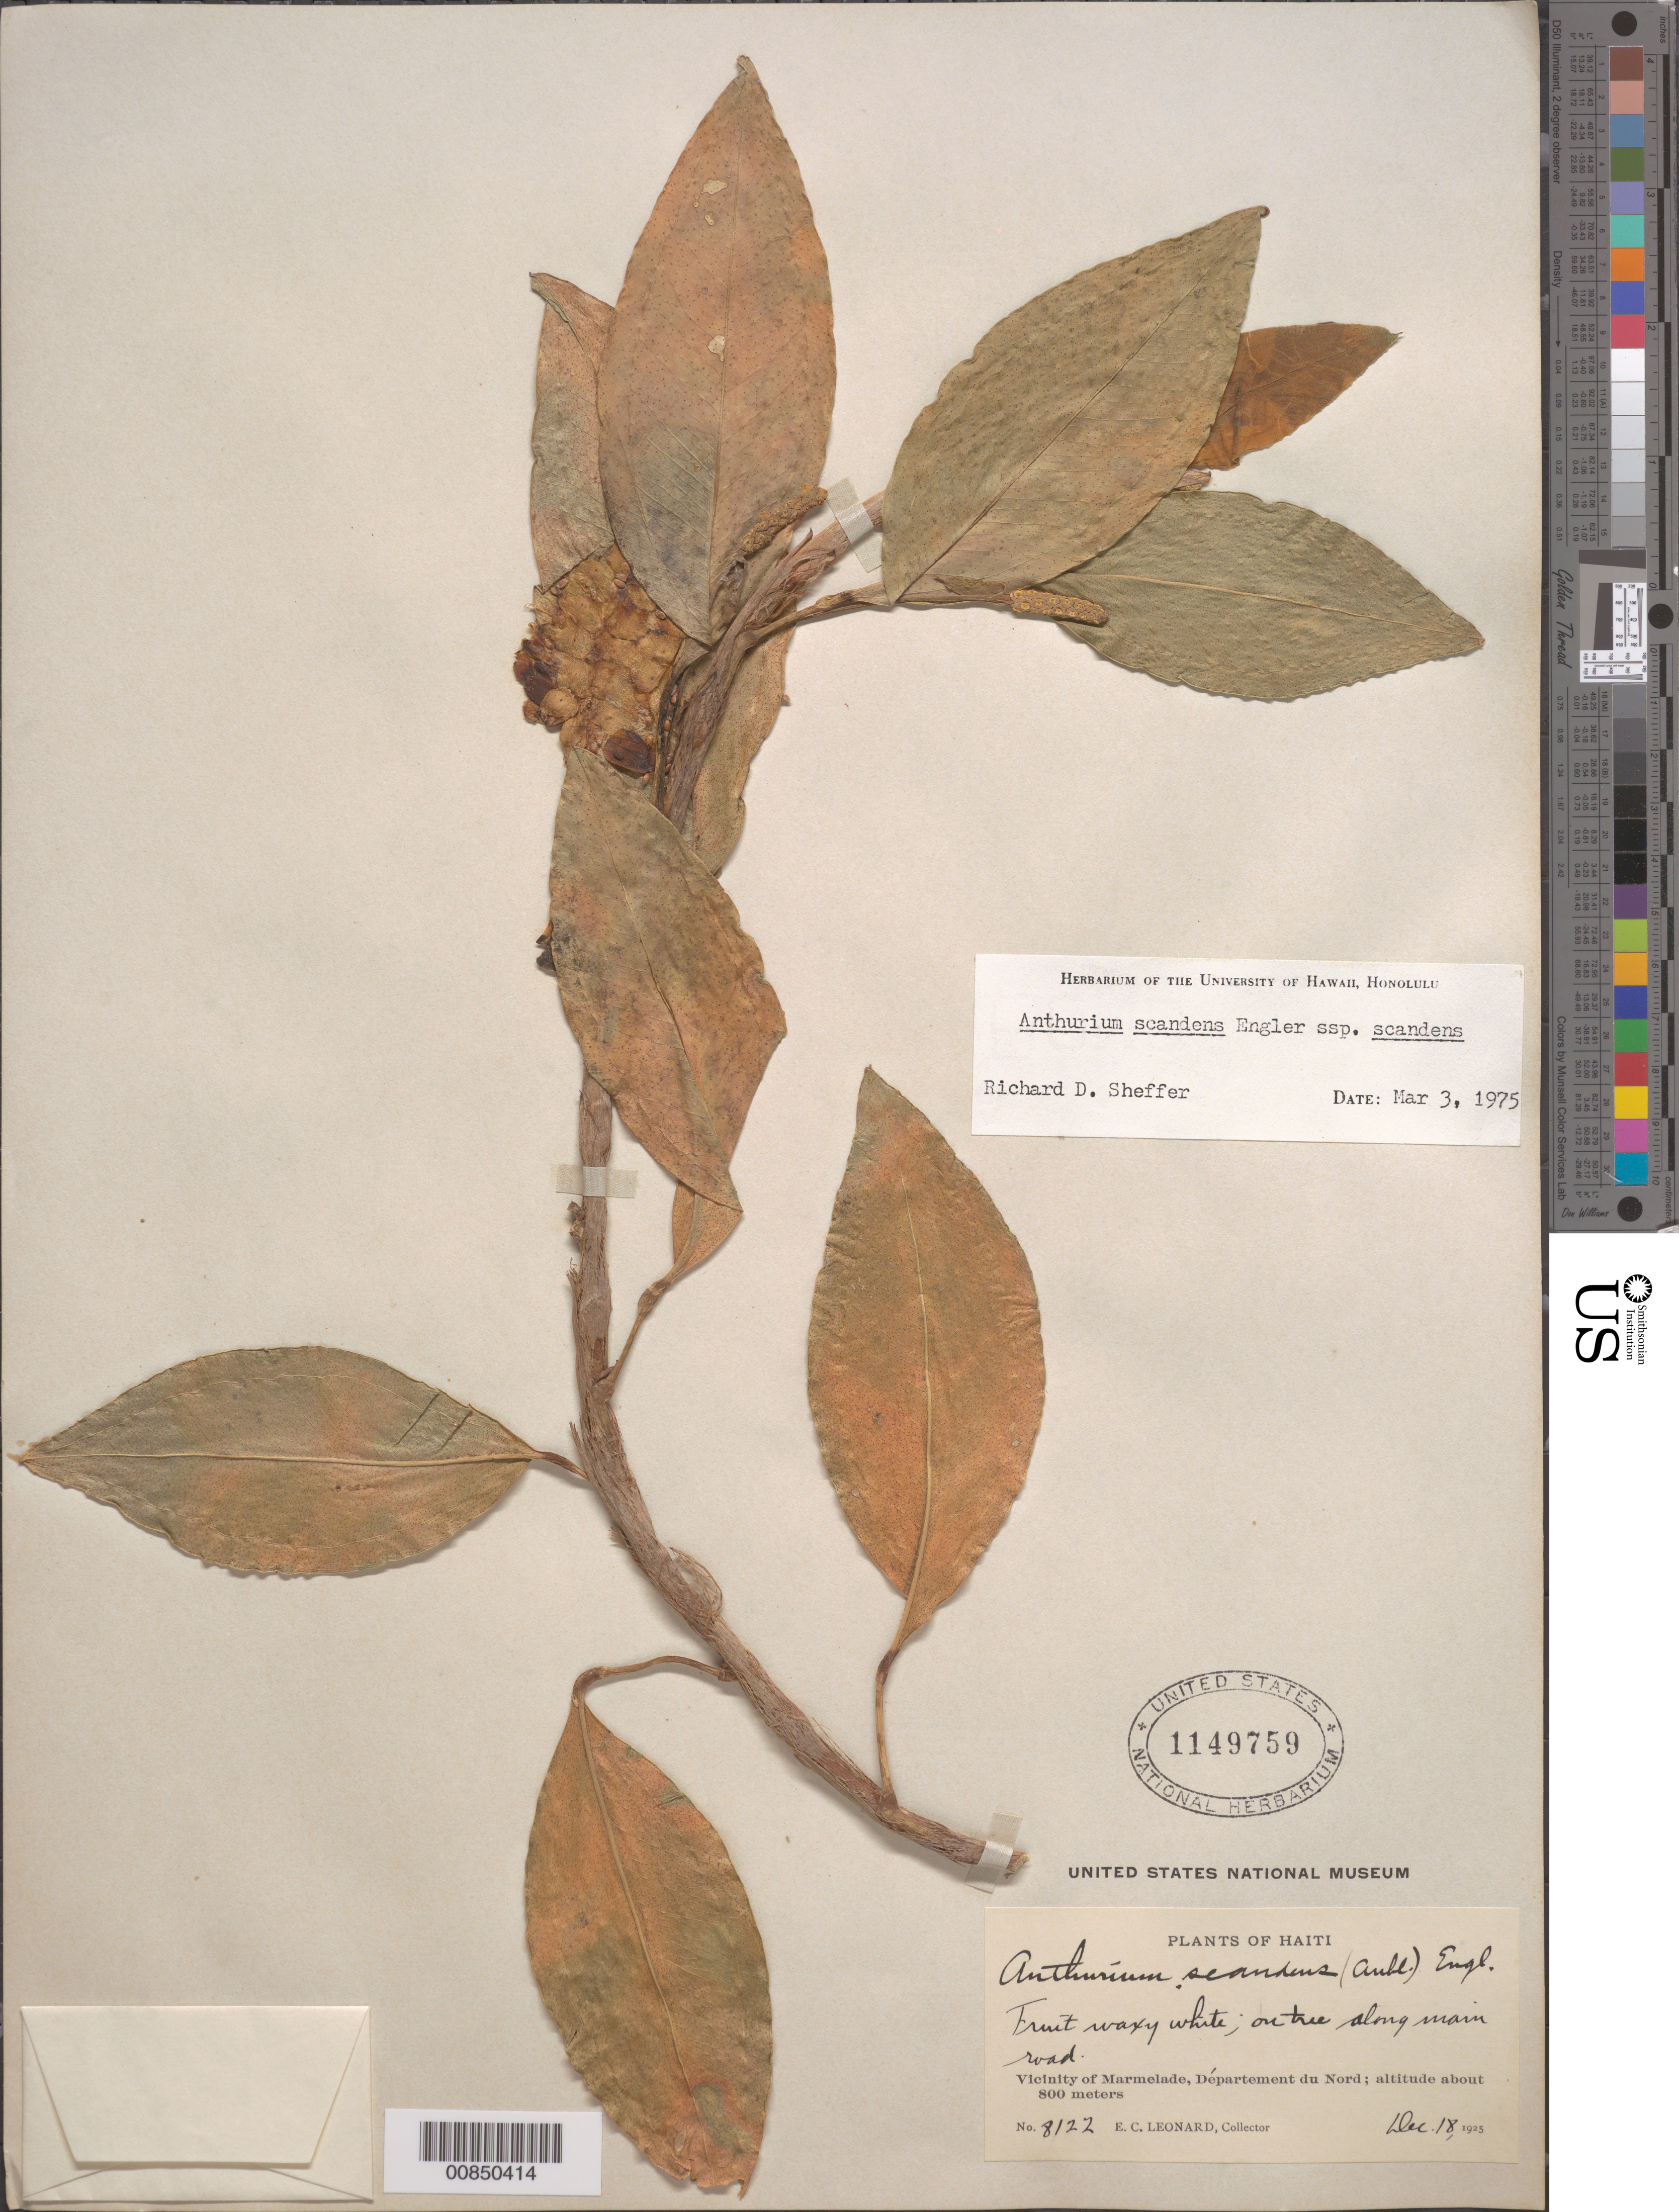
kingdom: Plantae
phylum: Tracheophyta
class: Liliopsida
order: Alismatales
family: Araceae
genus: Anthurium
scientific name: Anthurium scandens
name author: (Aubl.) Engl.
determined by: Sheffer, R. D.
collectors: E. C. Leonard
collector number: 8122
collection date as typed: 18 Dec 1925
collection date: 1925-12-18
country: Haiti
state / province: Nord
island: Hispaniola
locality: Vicinity of Marmelade, along main road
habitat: On tree along road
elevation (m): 800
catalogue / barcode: US 1149759